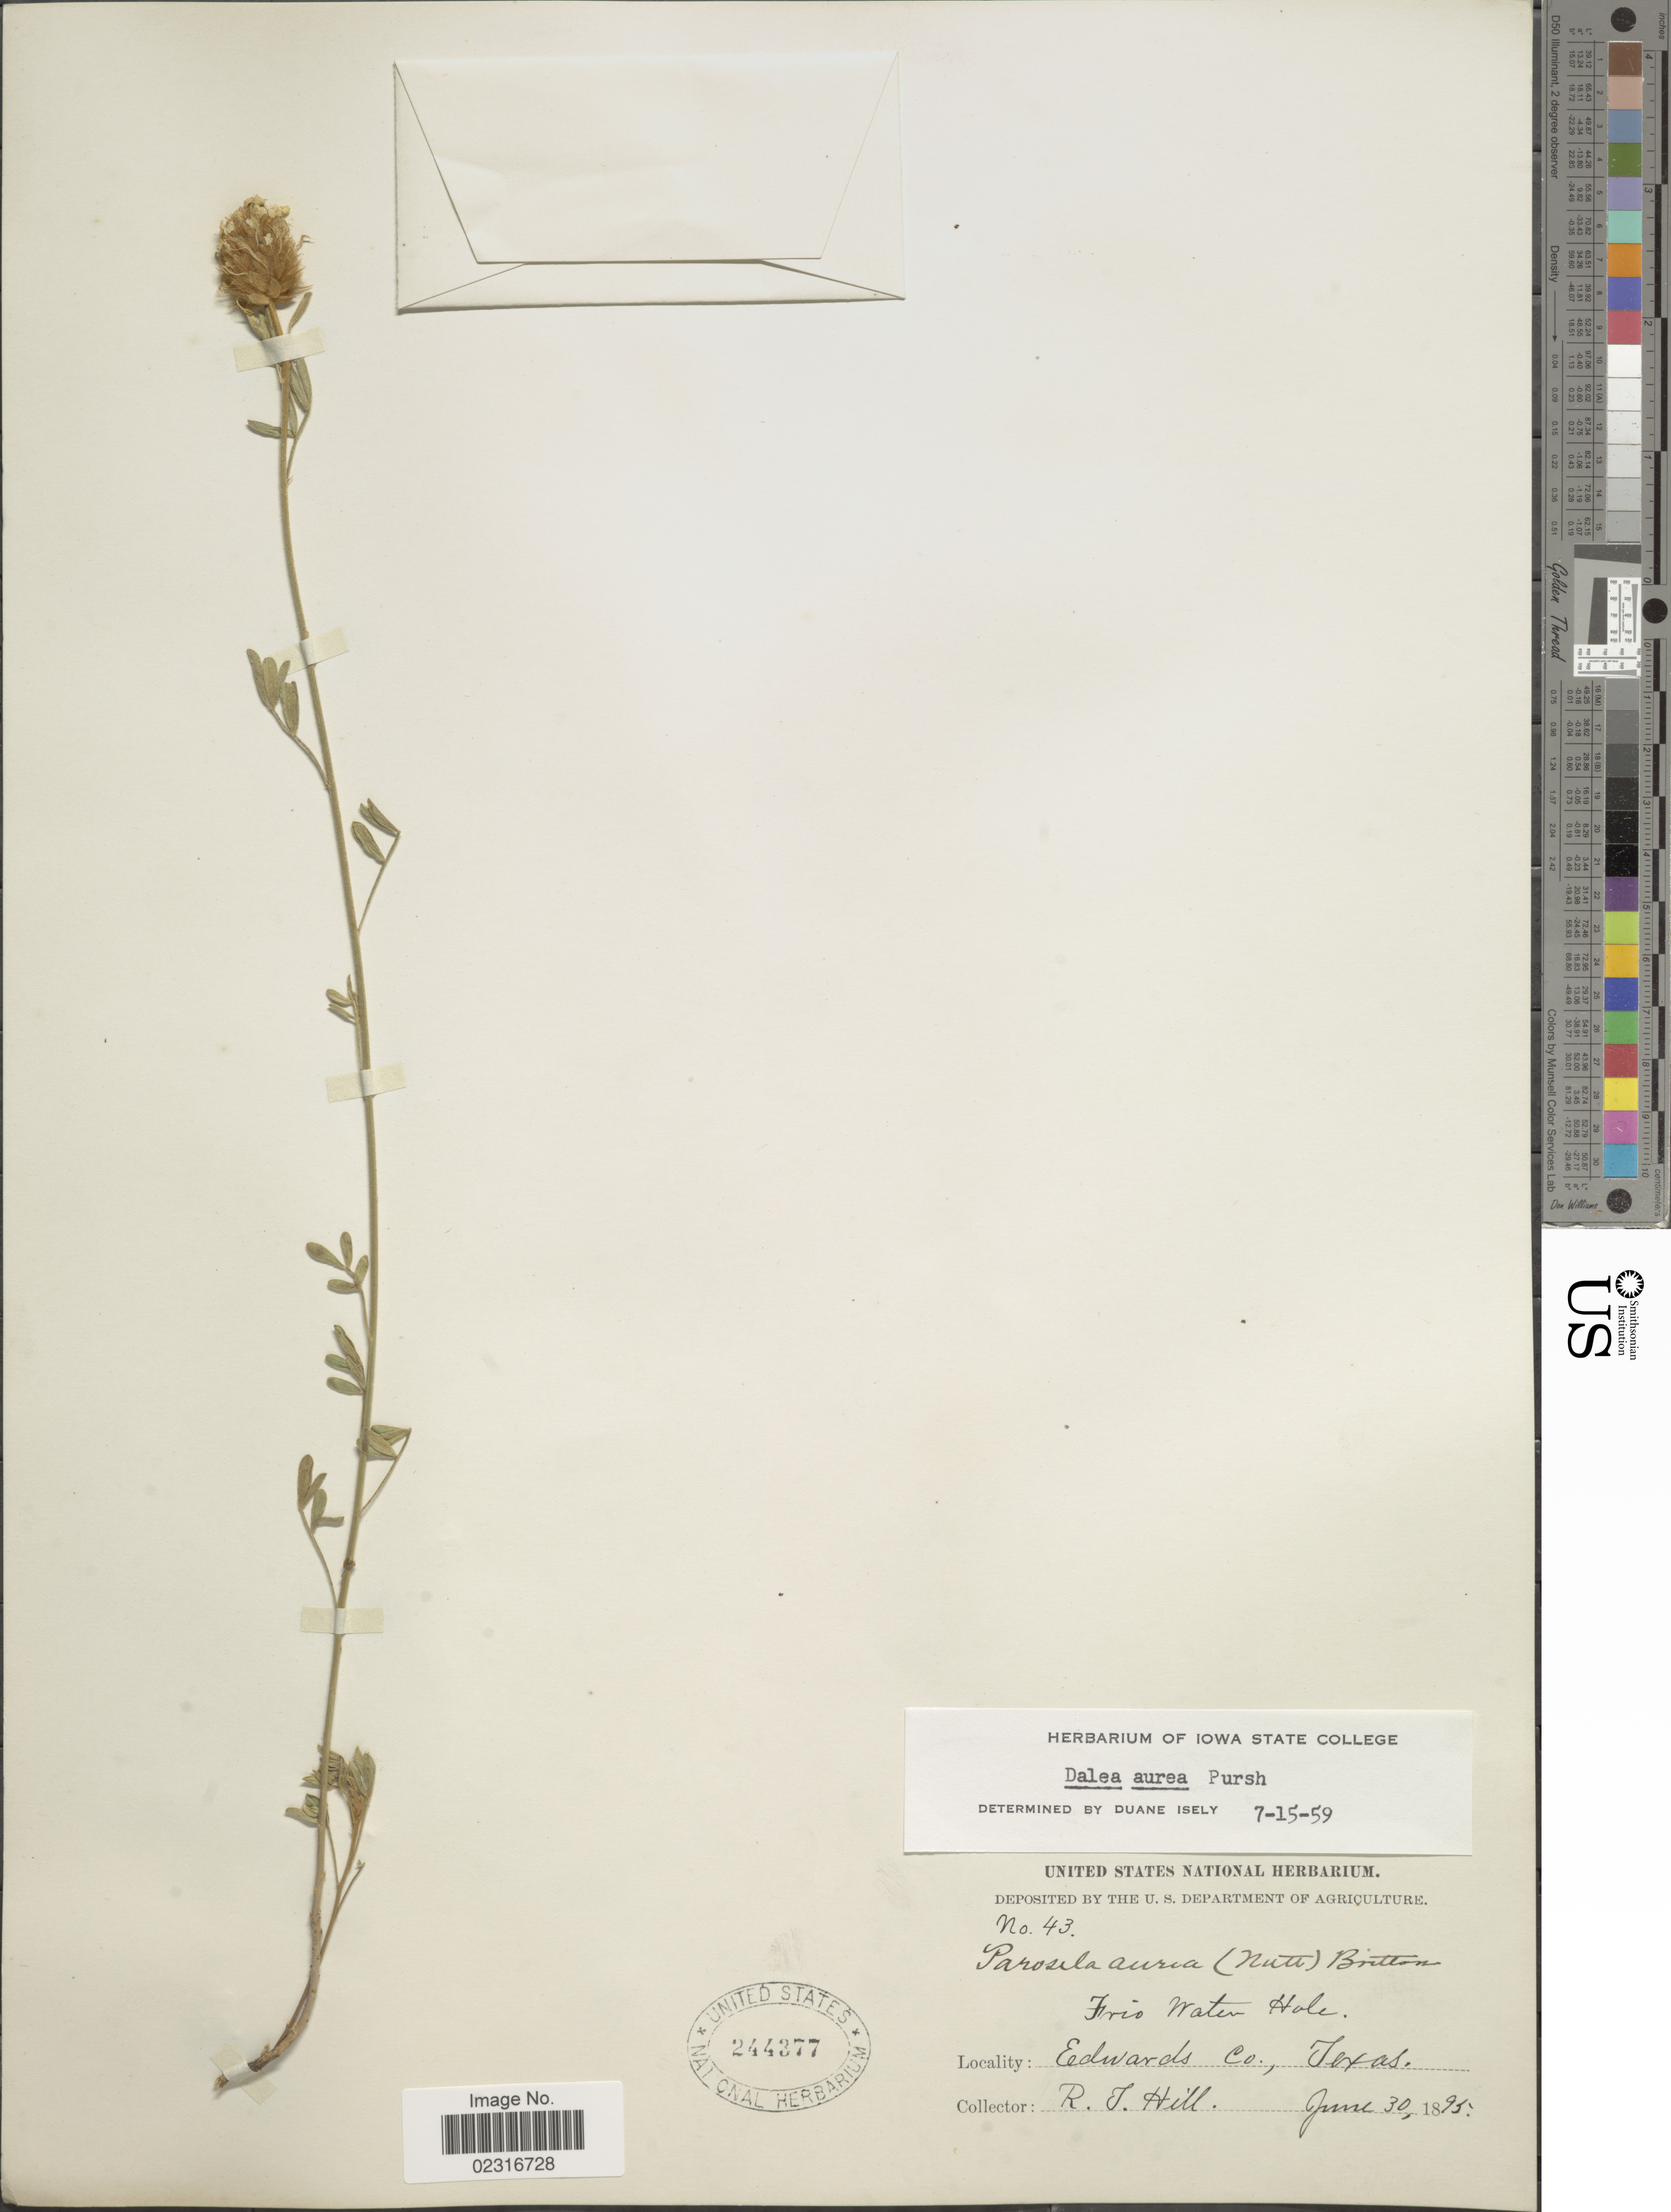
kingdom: Plantae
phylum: Tracheophyta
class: Magnoliopsida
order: Fabales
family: Fabaceae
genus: Dalea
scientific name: Dalea aurea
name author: Nutt. ex Pursh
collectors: R. J. Hill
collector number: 43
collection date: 1895-06-03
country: United States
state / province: Texas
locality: Edwards Co.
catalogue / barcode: US 244377